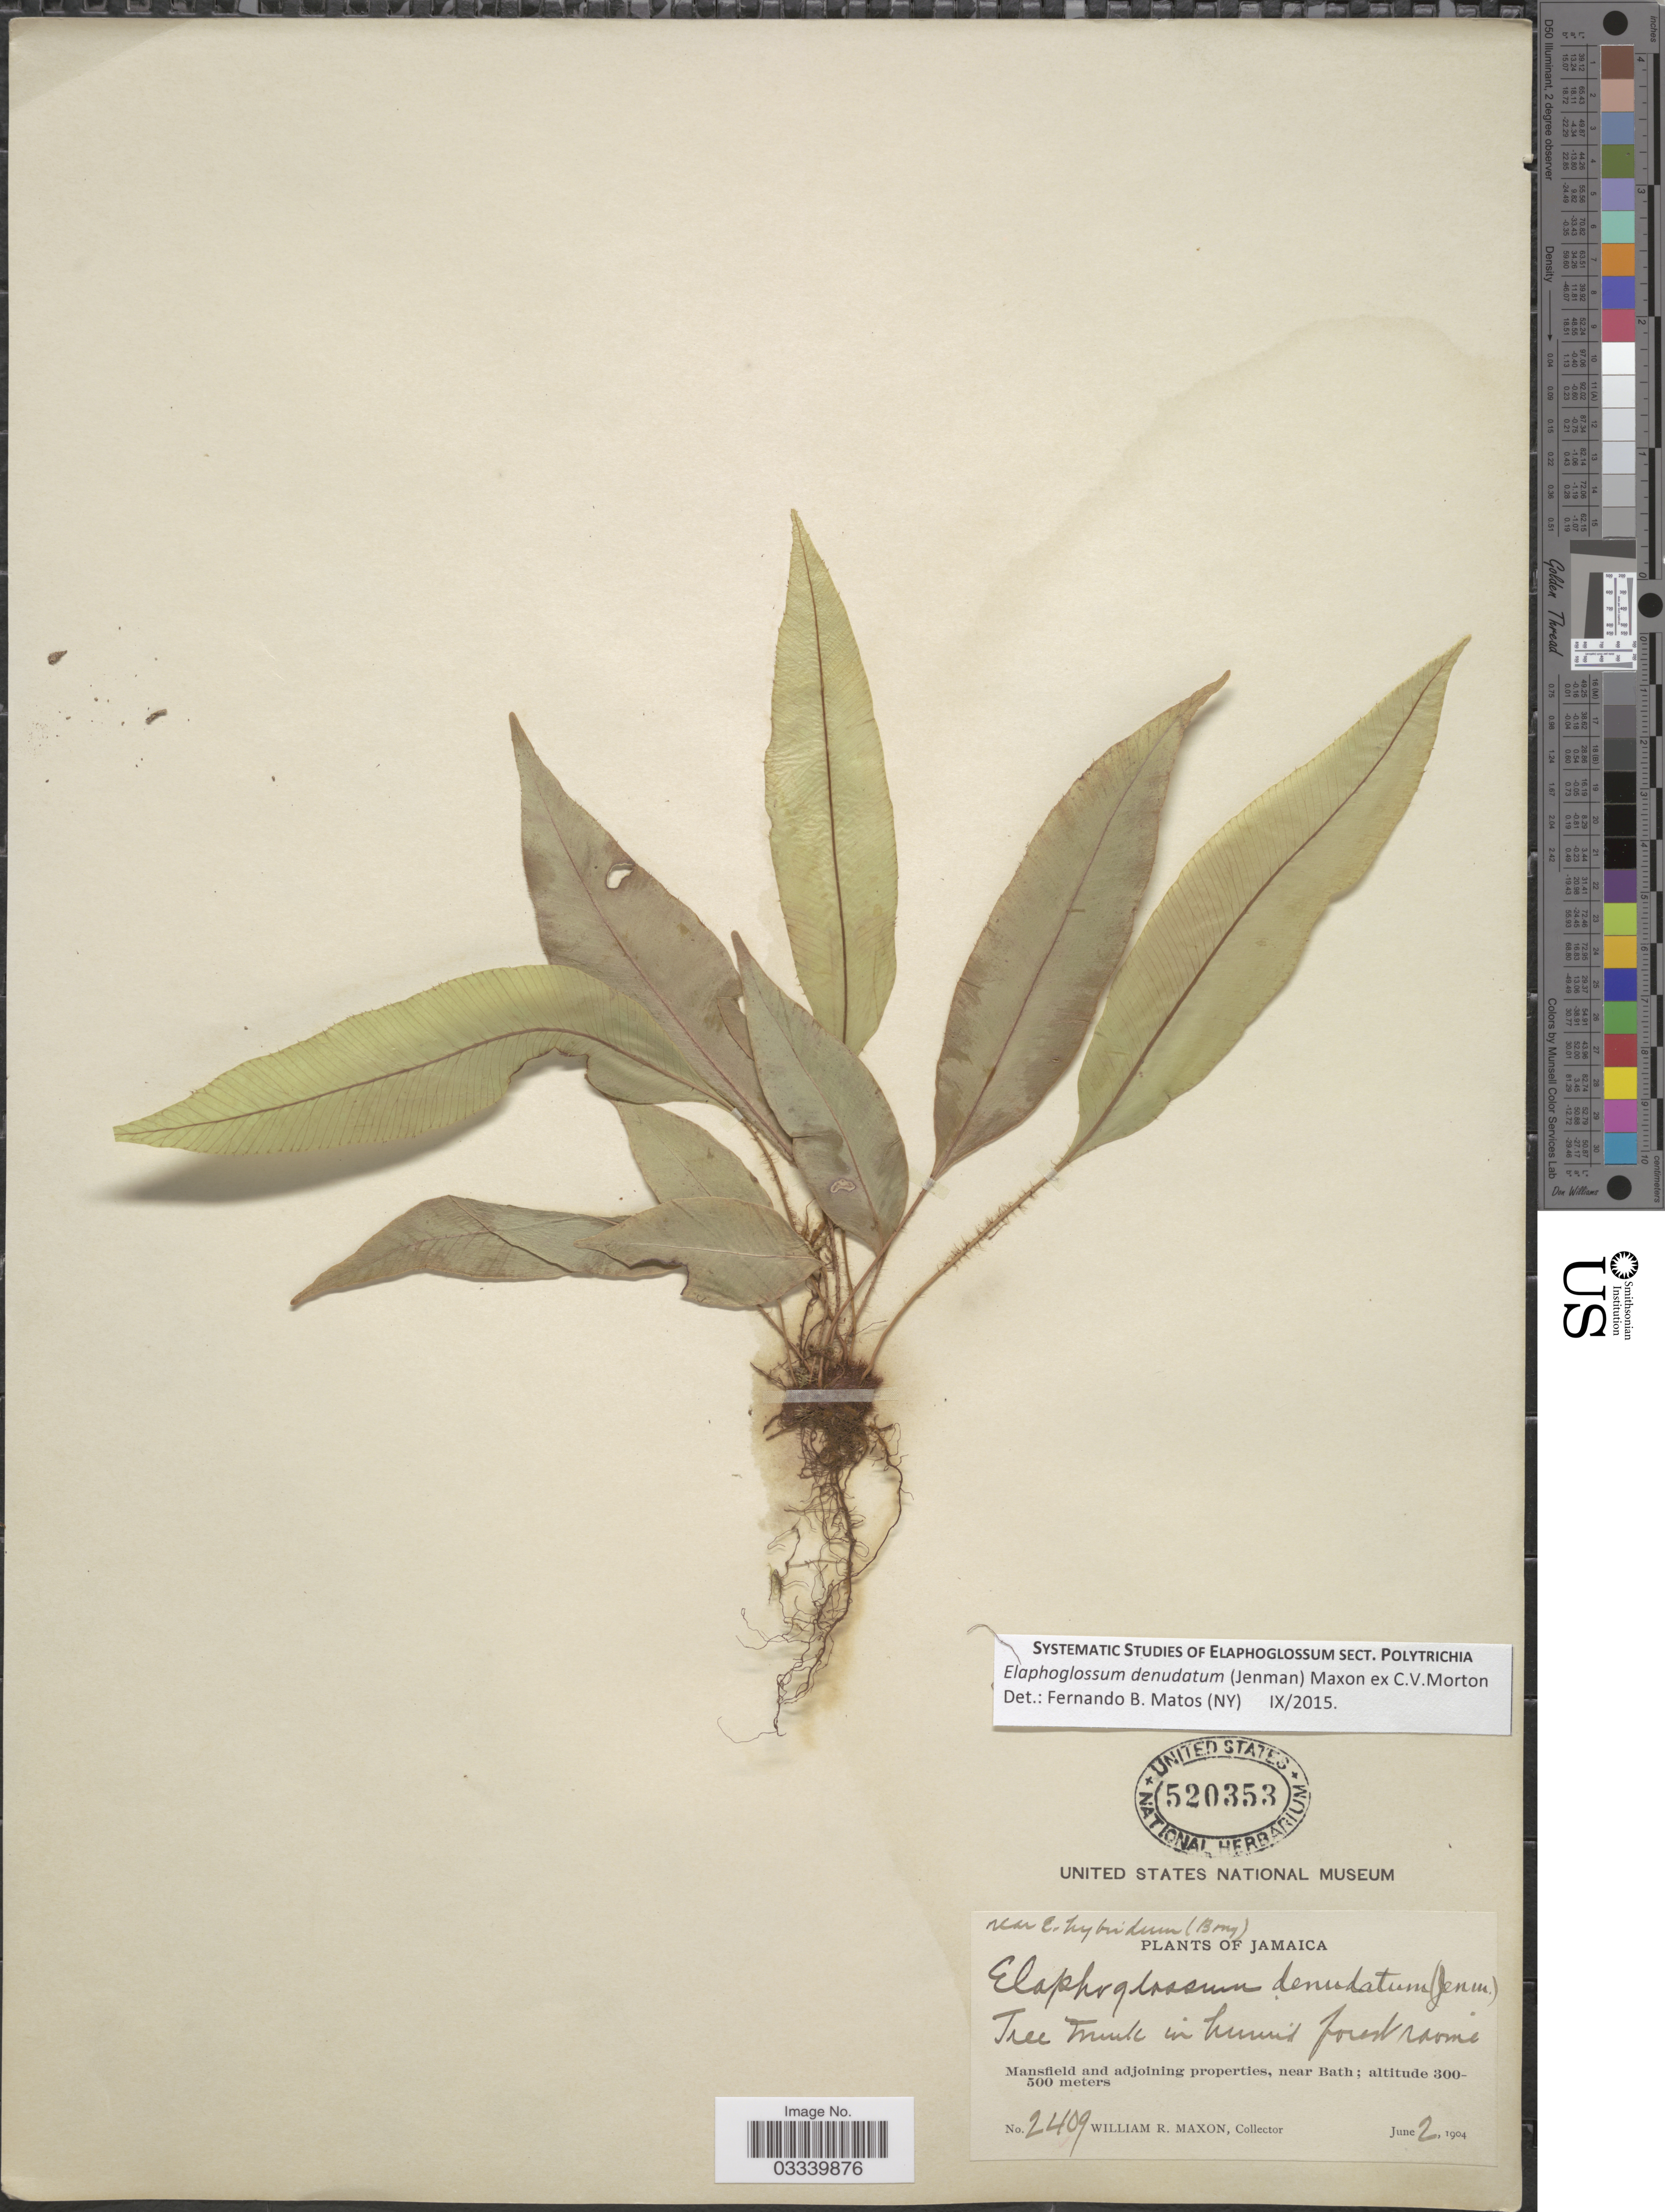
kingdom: Plantae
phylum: Tracheophyta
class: Polypodiopsida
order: Polypodiales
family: Dryopteridaceae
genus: Elaphoglossum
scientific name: Elaphoglossum denudatum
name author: (Jenman) Maxon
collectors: W. R. Maxon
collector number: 2409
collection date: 1904-06-02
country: Jamaica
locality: Mansfield and adjoining properties, near Bath.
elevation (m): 300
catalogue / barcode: US 520353